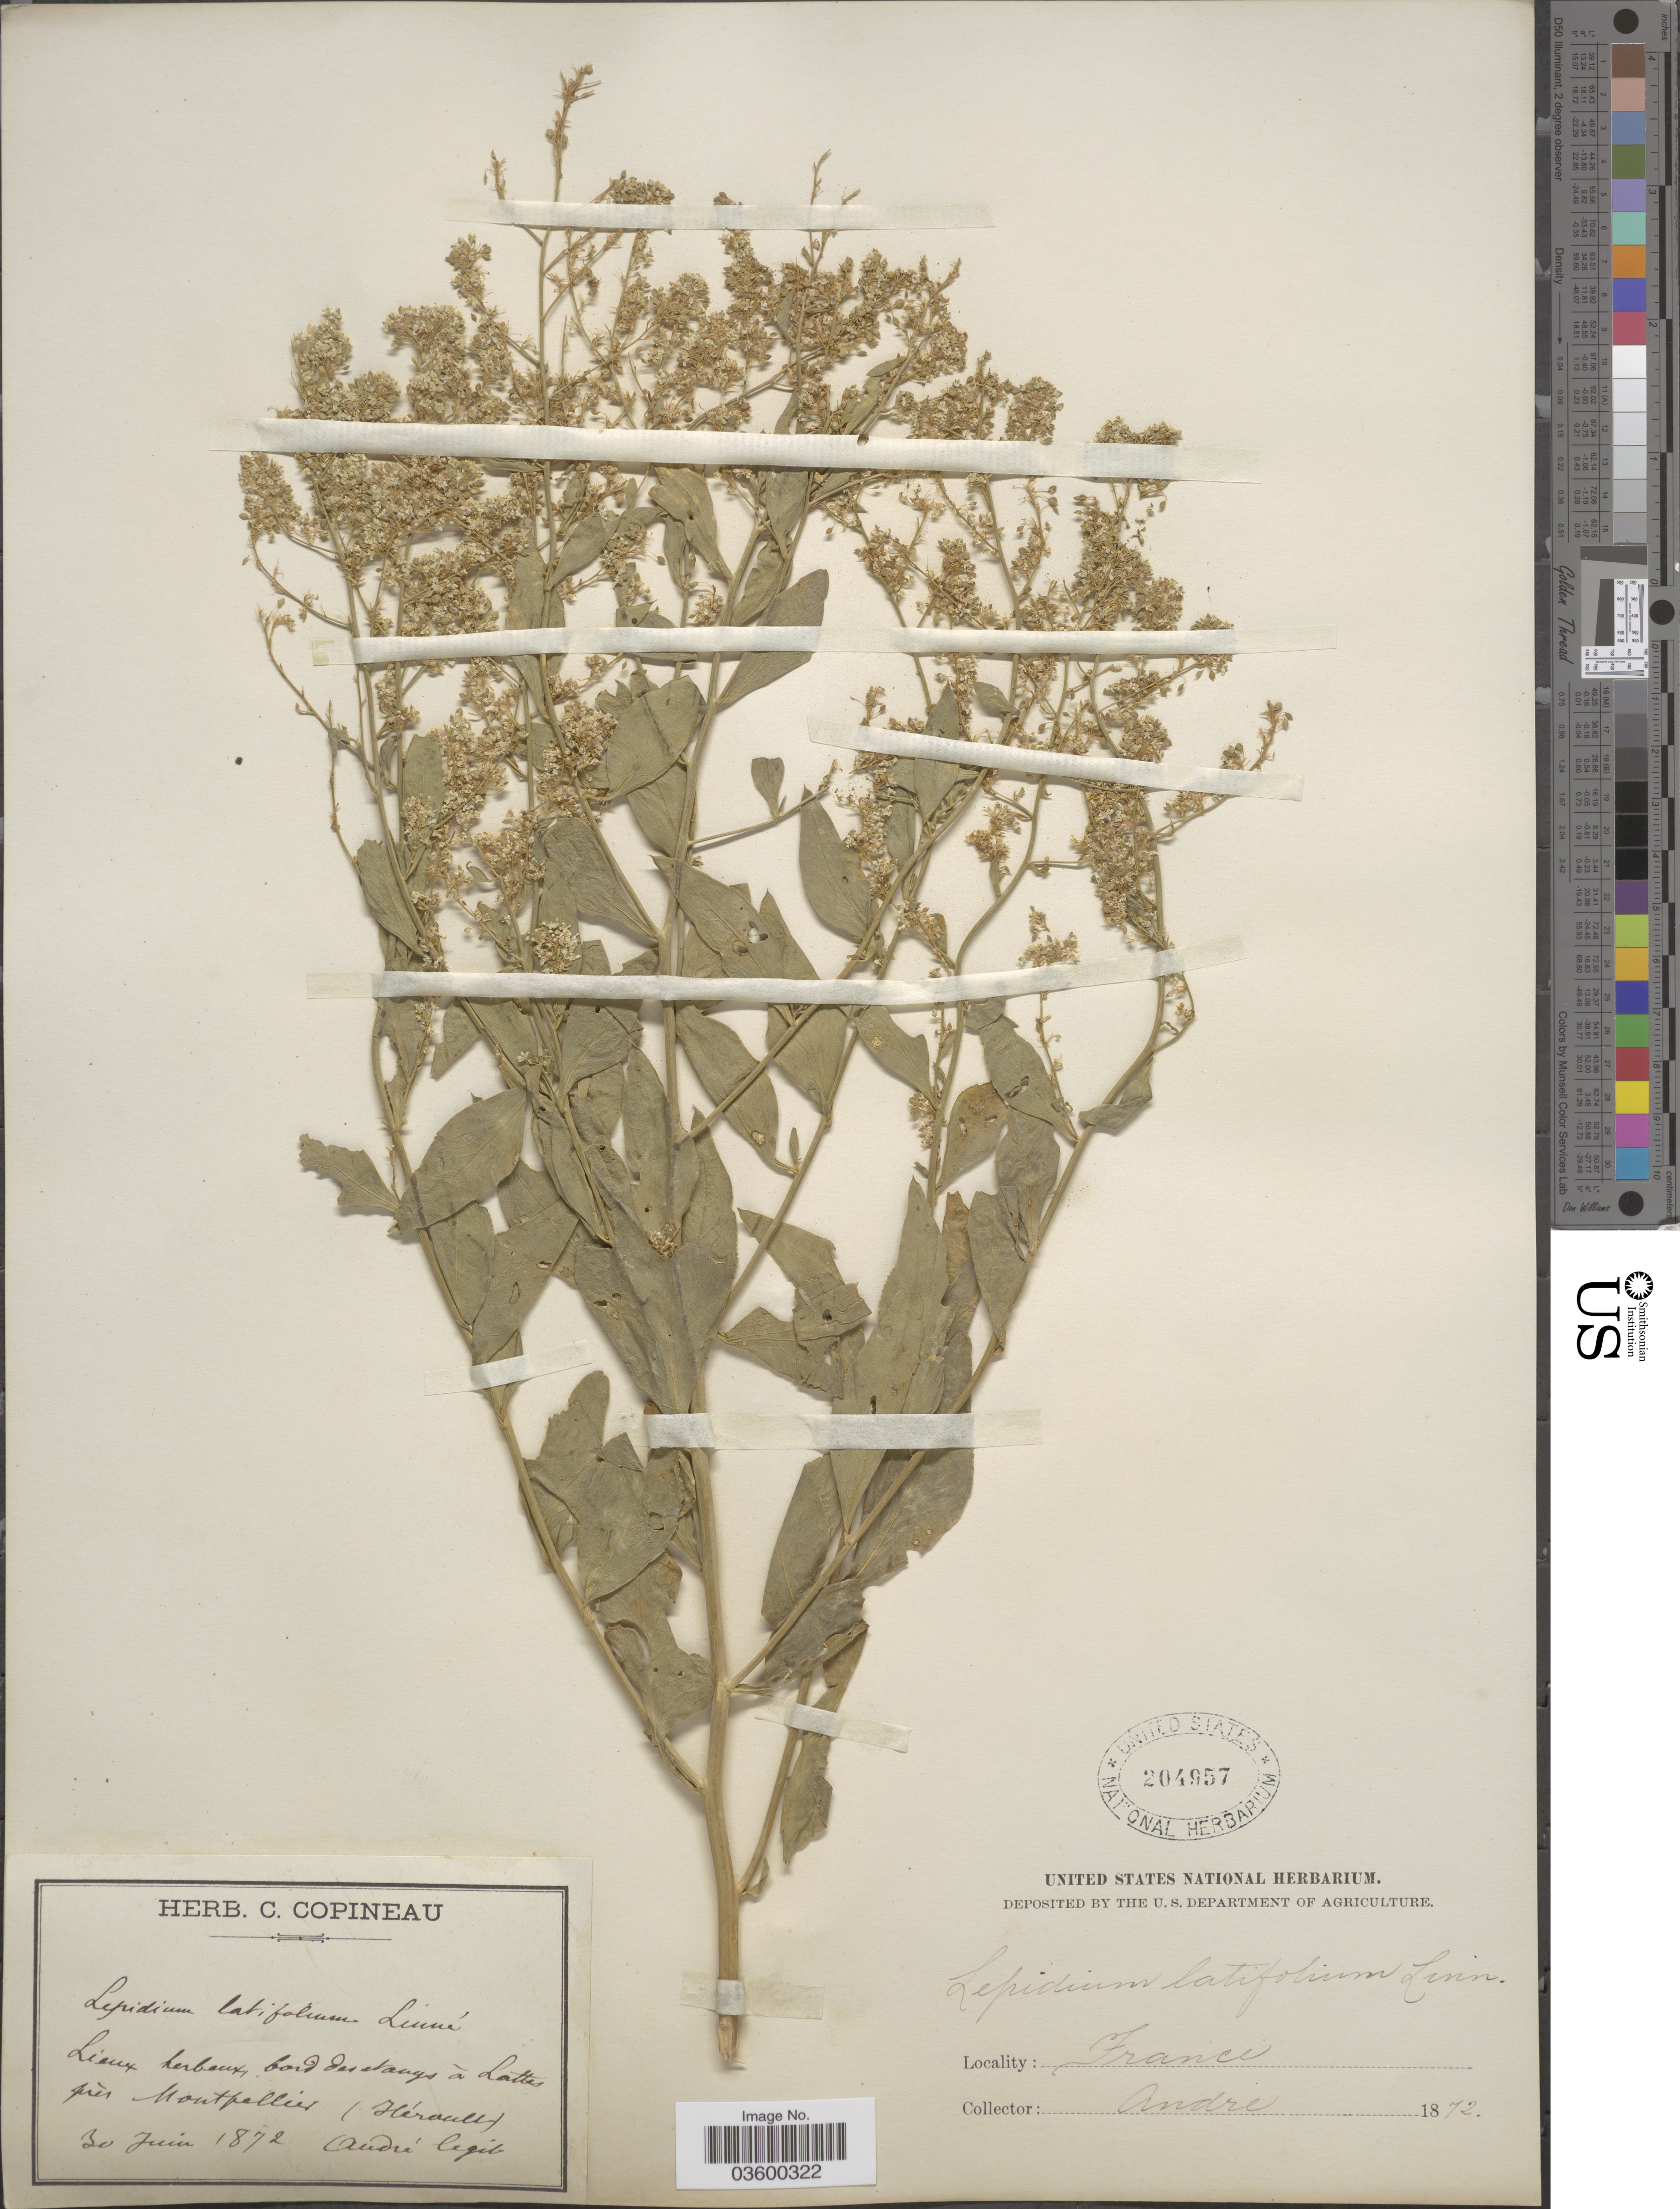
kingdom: Plantae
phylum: Tracheophyta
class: Magnoliopsida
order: Brassicales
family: Brassicaceae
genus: Lepidium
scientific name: Lepidium latifolium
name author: L.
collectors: André, --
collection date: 1872-06-30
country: France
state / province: Occitanie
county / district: Hérault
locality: Lieux herbeux, bord des etangs á Lattes prés Montpellier (Hérault).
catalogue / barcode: US 204957